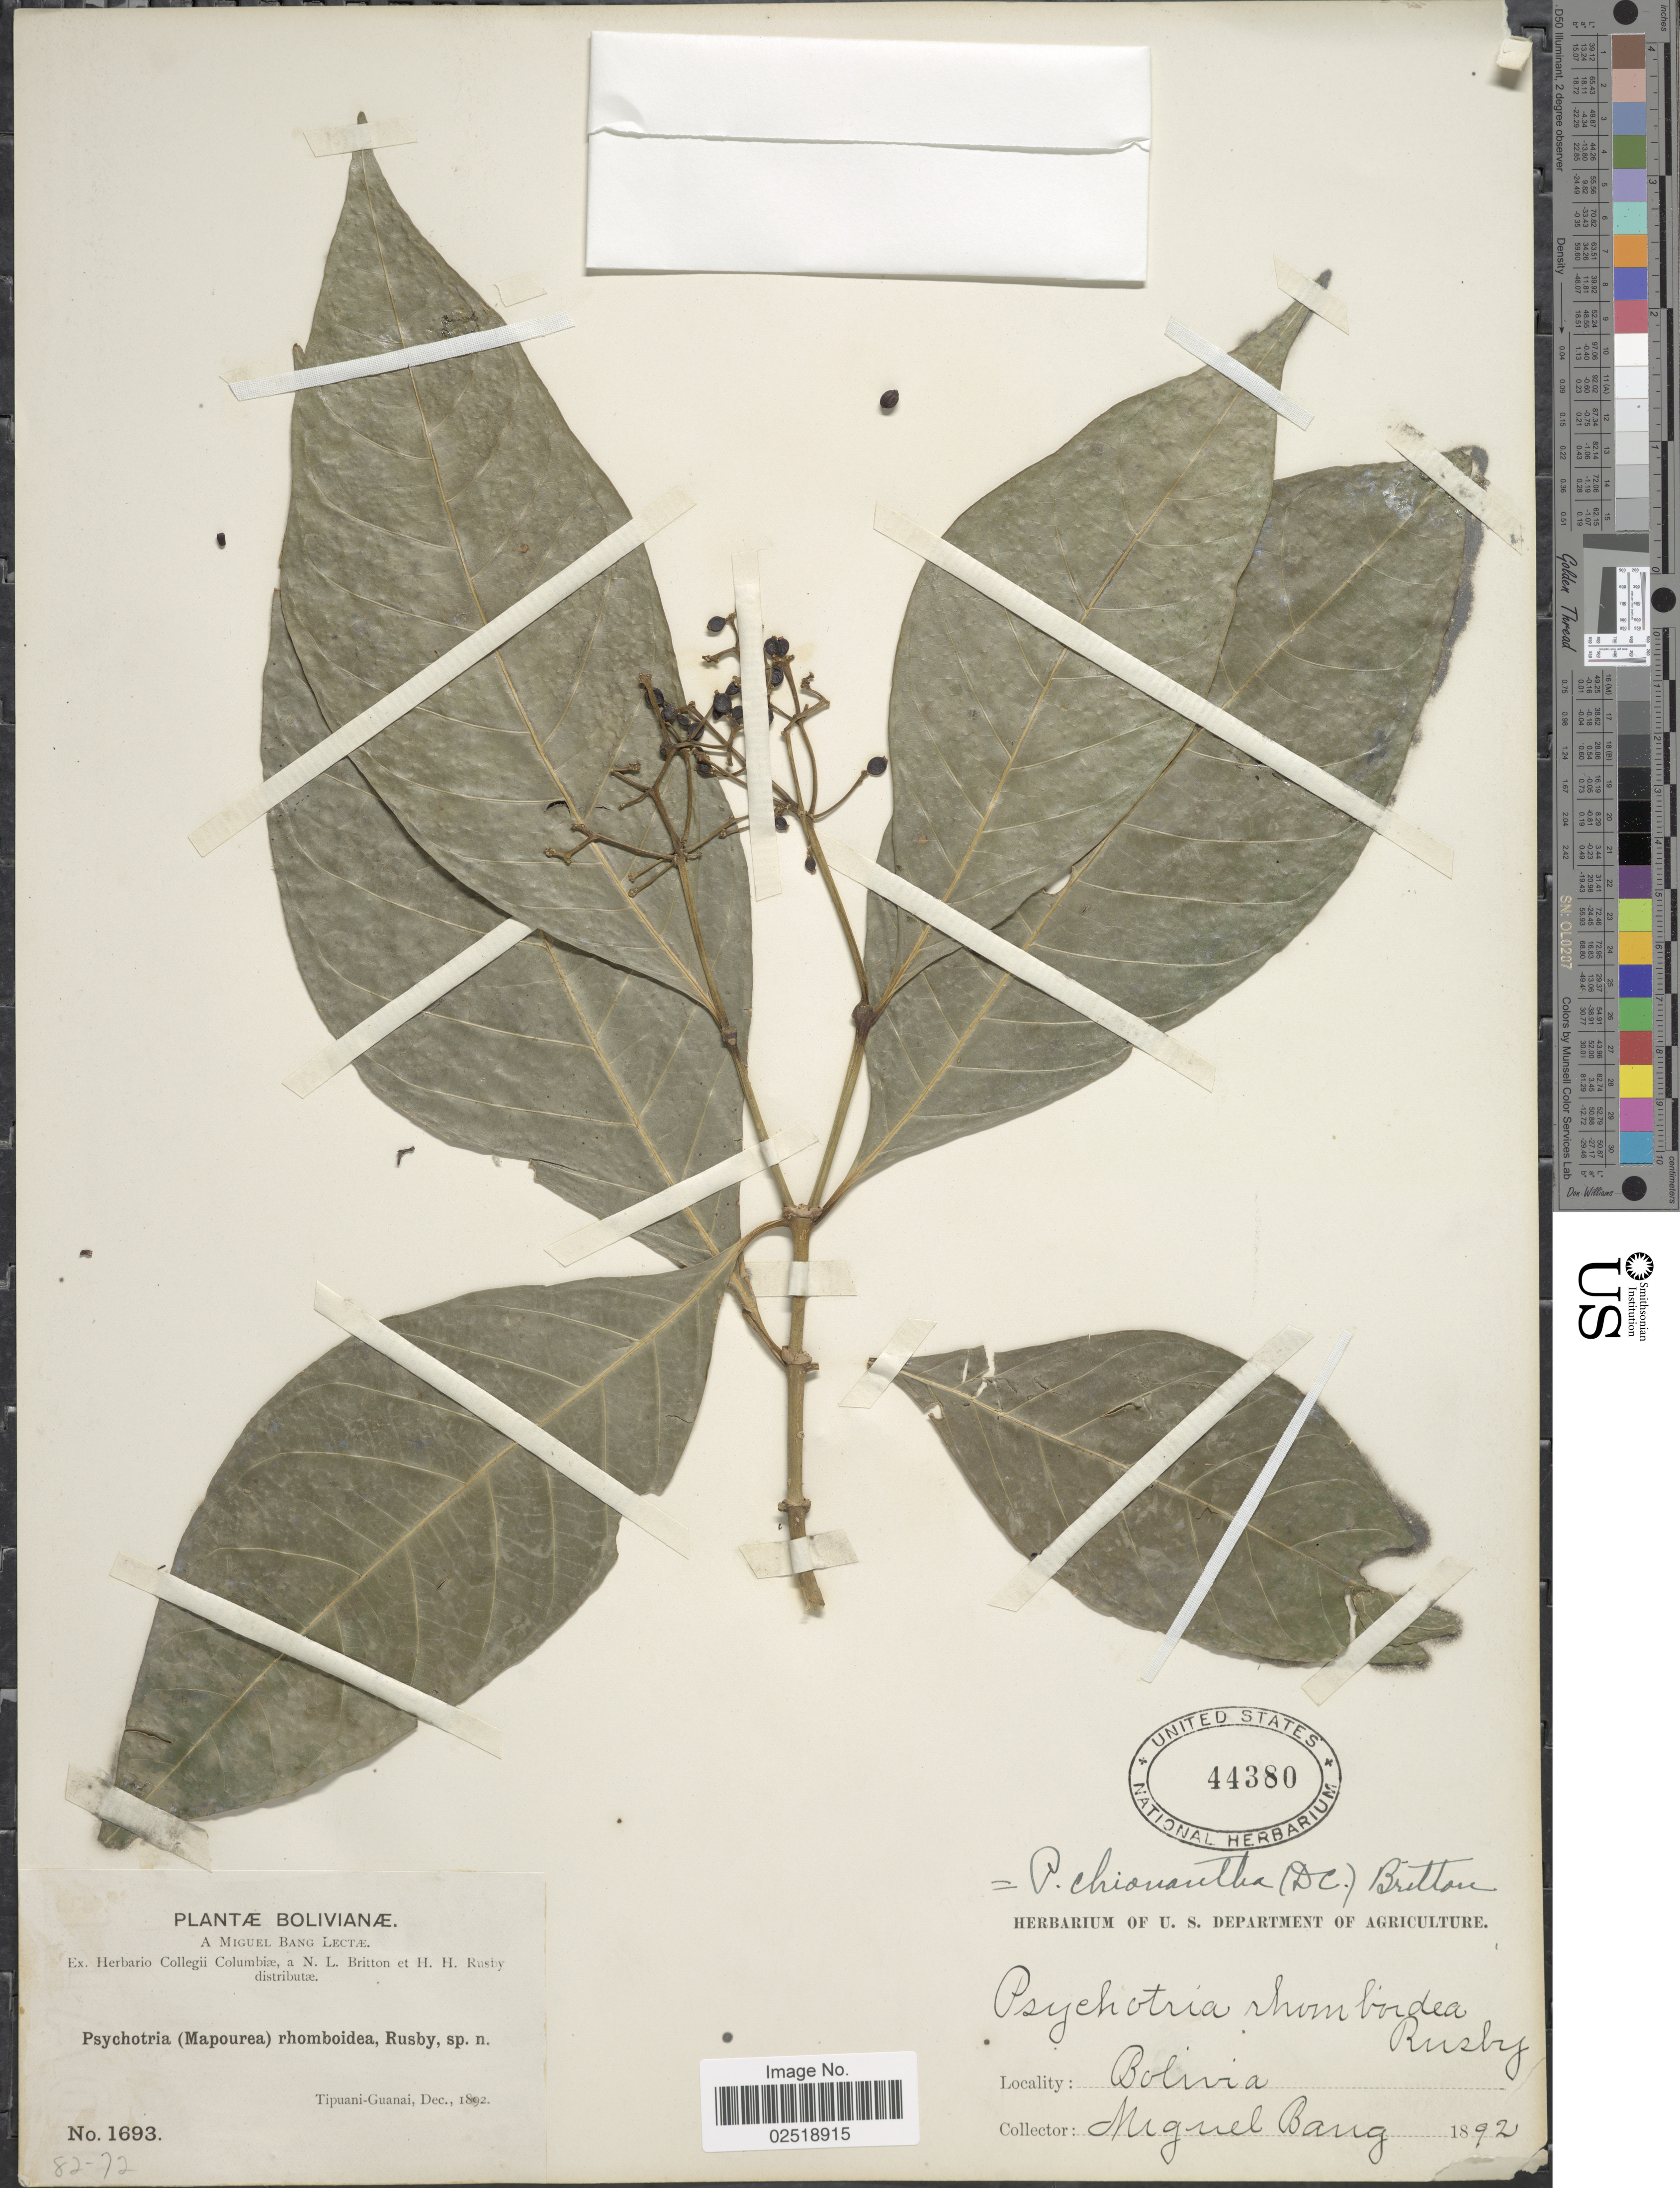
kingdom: Plantae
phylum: Tracheophyta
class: Magnoliopsida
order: Gentianales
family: Rubiaceae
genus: Psychotria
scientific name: Psychotria chionantha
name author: (DC.) Britton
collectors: M. Bang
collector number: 1693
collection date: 1892-12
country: Bolivia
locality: Tipuani-Guanai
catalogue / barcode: US 44380